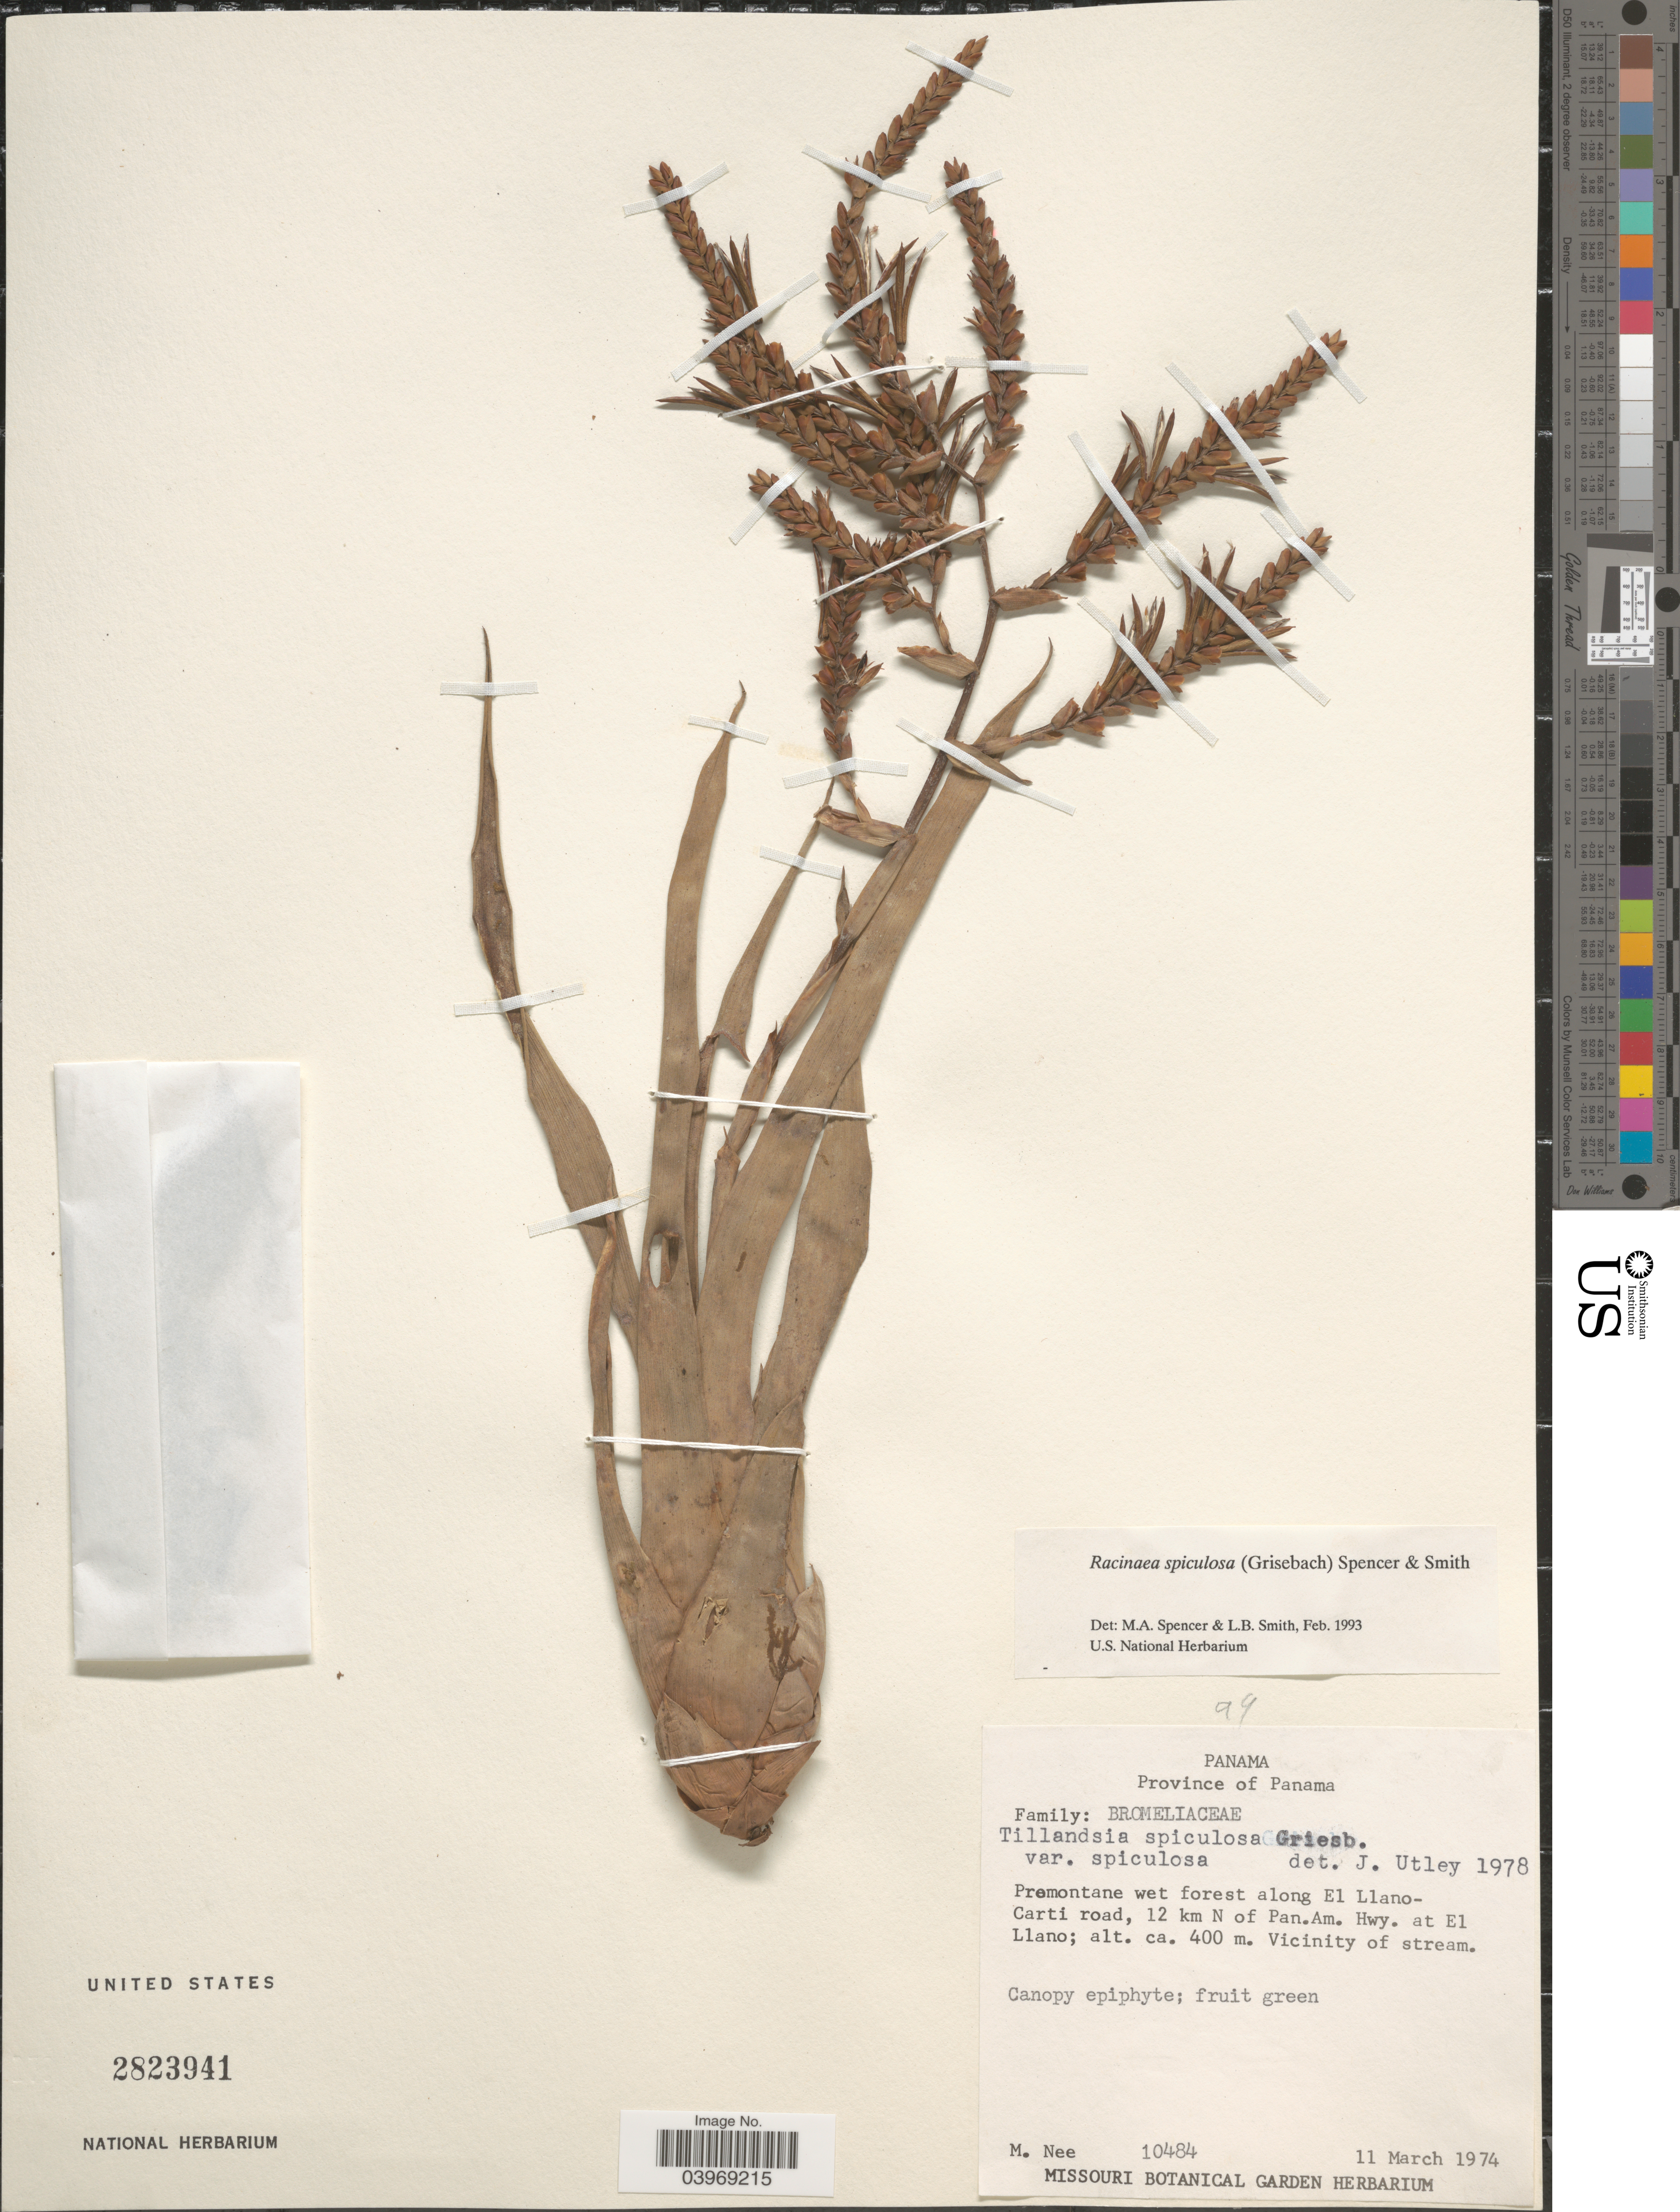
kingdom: Plantae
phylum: Tracheophyta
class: Liliopsida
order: Poales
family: Bromeliaceae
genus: Racinaea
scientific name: Racinaea spiculosa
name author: (Griseb.) M.A. Spencer & L.B. Sm.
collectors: M. Nee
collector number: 10484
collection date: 1974-03-11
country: Panama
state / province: Panamá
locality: Premontane wet forest along El Llano-Carti road, 12 km N of Pan. Am. Hwy. at El Llano. Vicinity of stream.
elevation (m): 400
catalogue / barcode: US 2823941